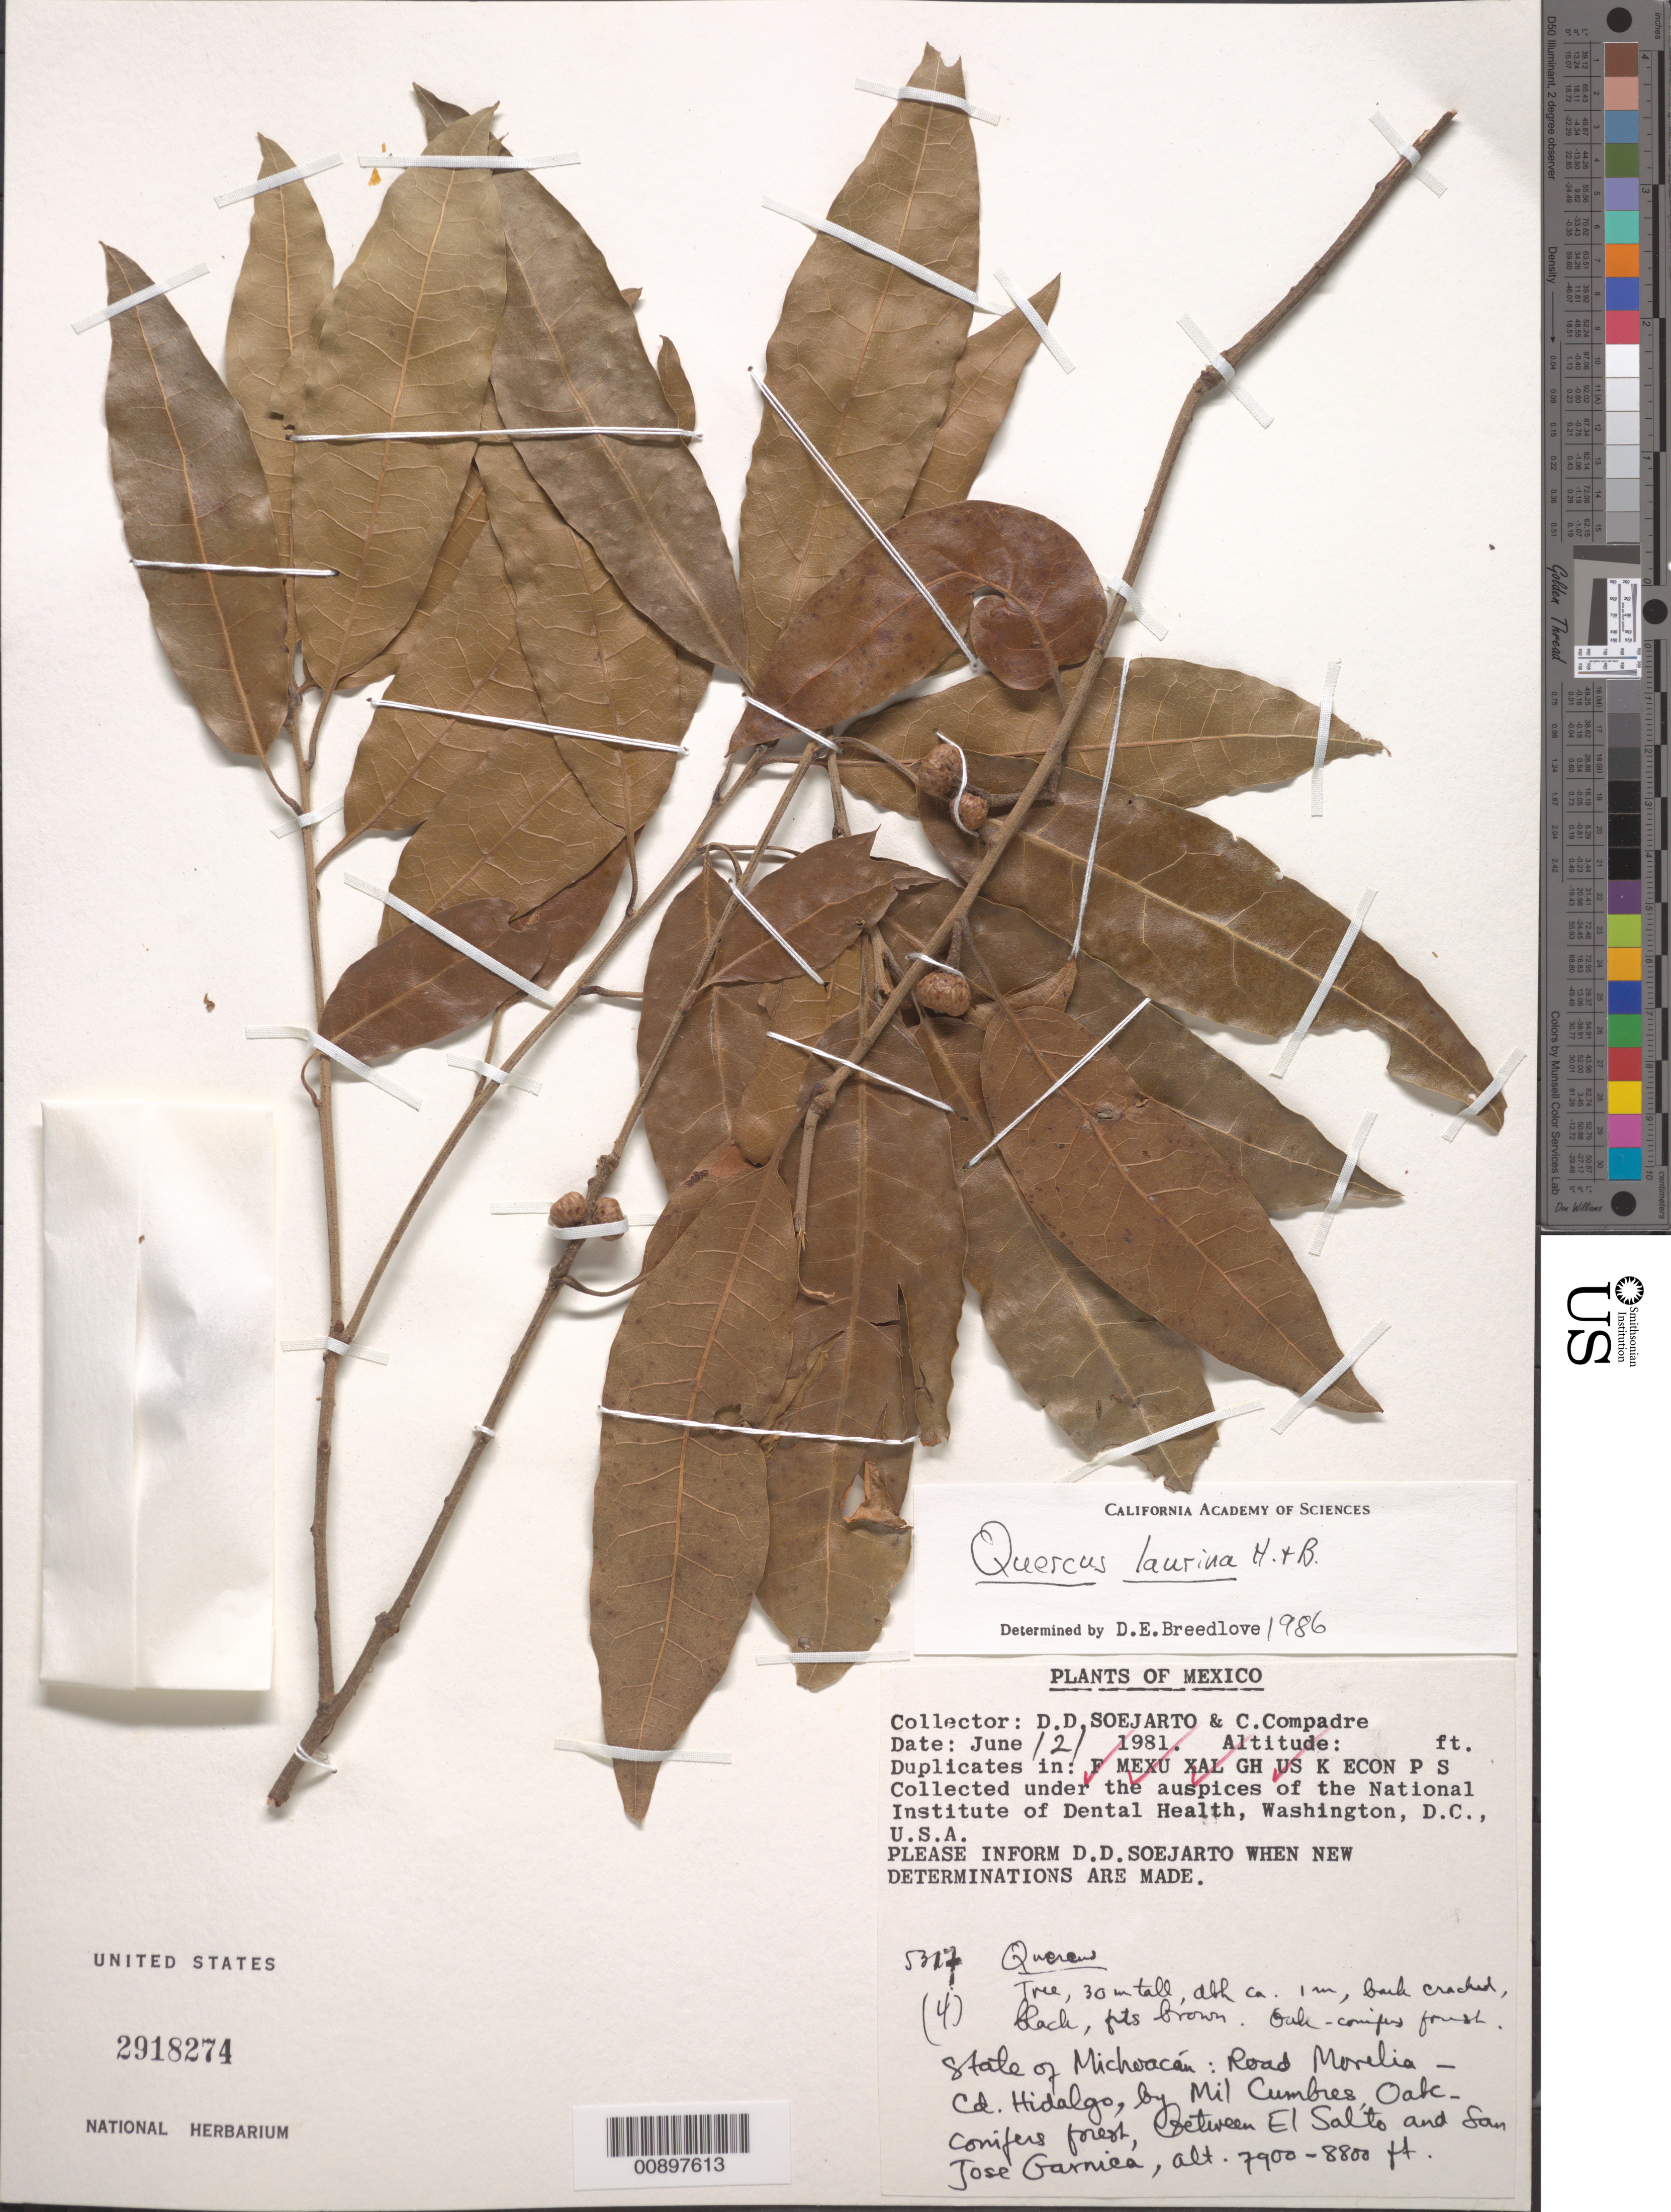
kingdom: Plantae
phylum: Tracheophyta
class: Magnoliopsida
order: Fagales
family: Fagaceae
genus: Quercus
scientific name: Quercus laurina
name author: Humb. & Bonpl.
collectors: D. D. Soejarto & C. Compadre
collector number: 5317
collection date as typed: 02 Jun 1981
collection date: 1981-06-02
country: Mexico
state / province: Michoacán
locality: State of Michoacán: Road Morelia - Cd. Hidalgo, by Mil Cumbres.Between El Salto and San José Garnica.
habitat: Oak-conifers forest.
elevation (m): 2408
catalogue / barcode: US 2918274